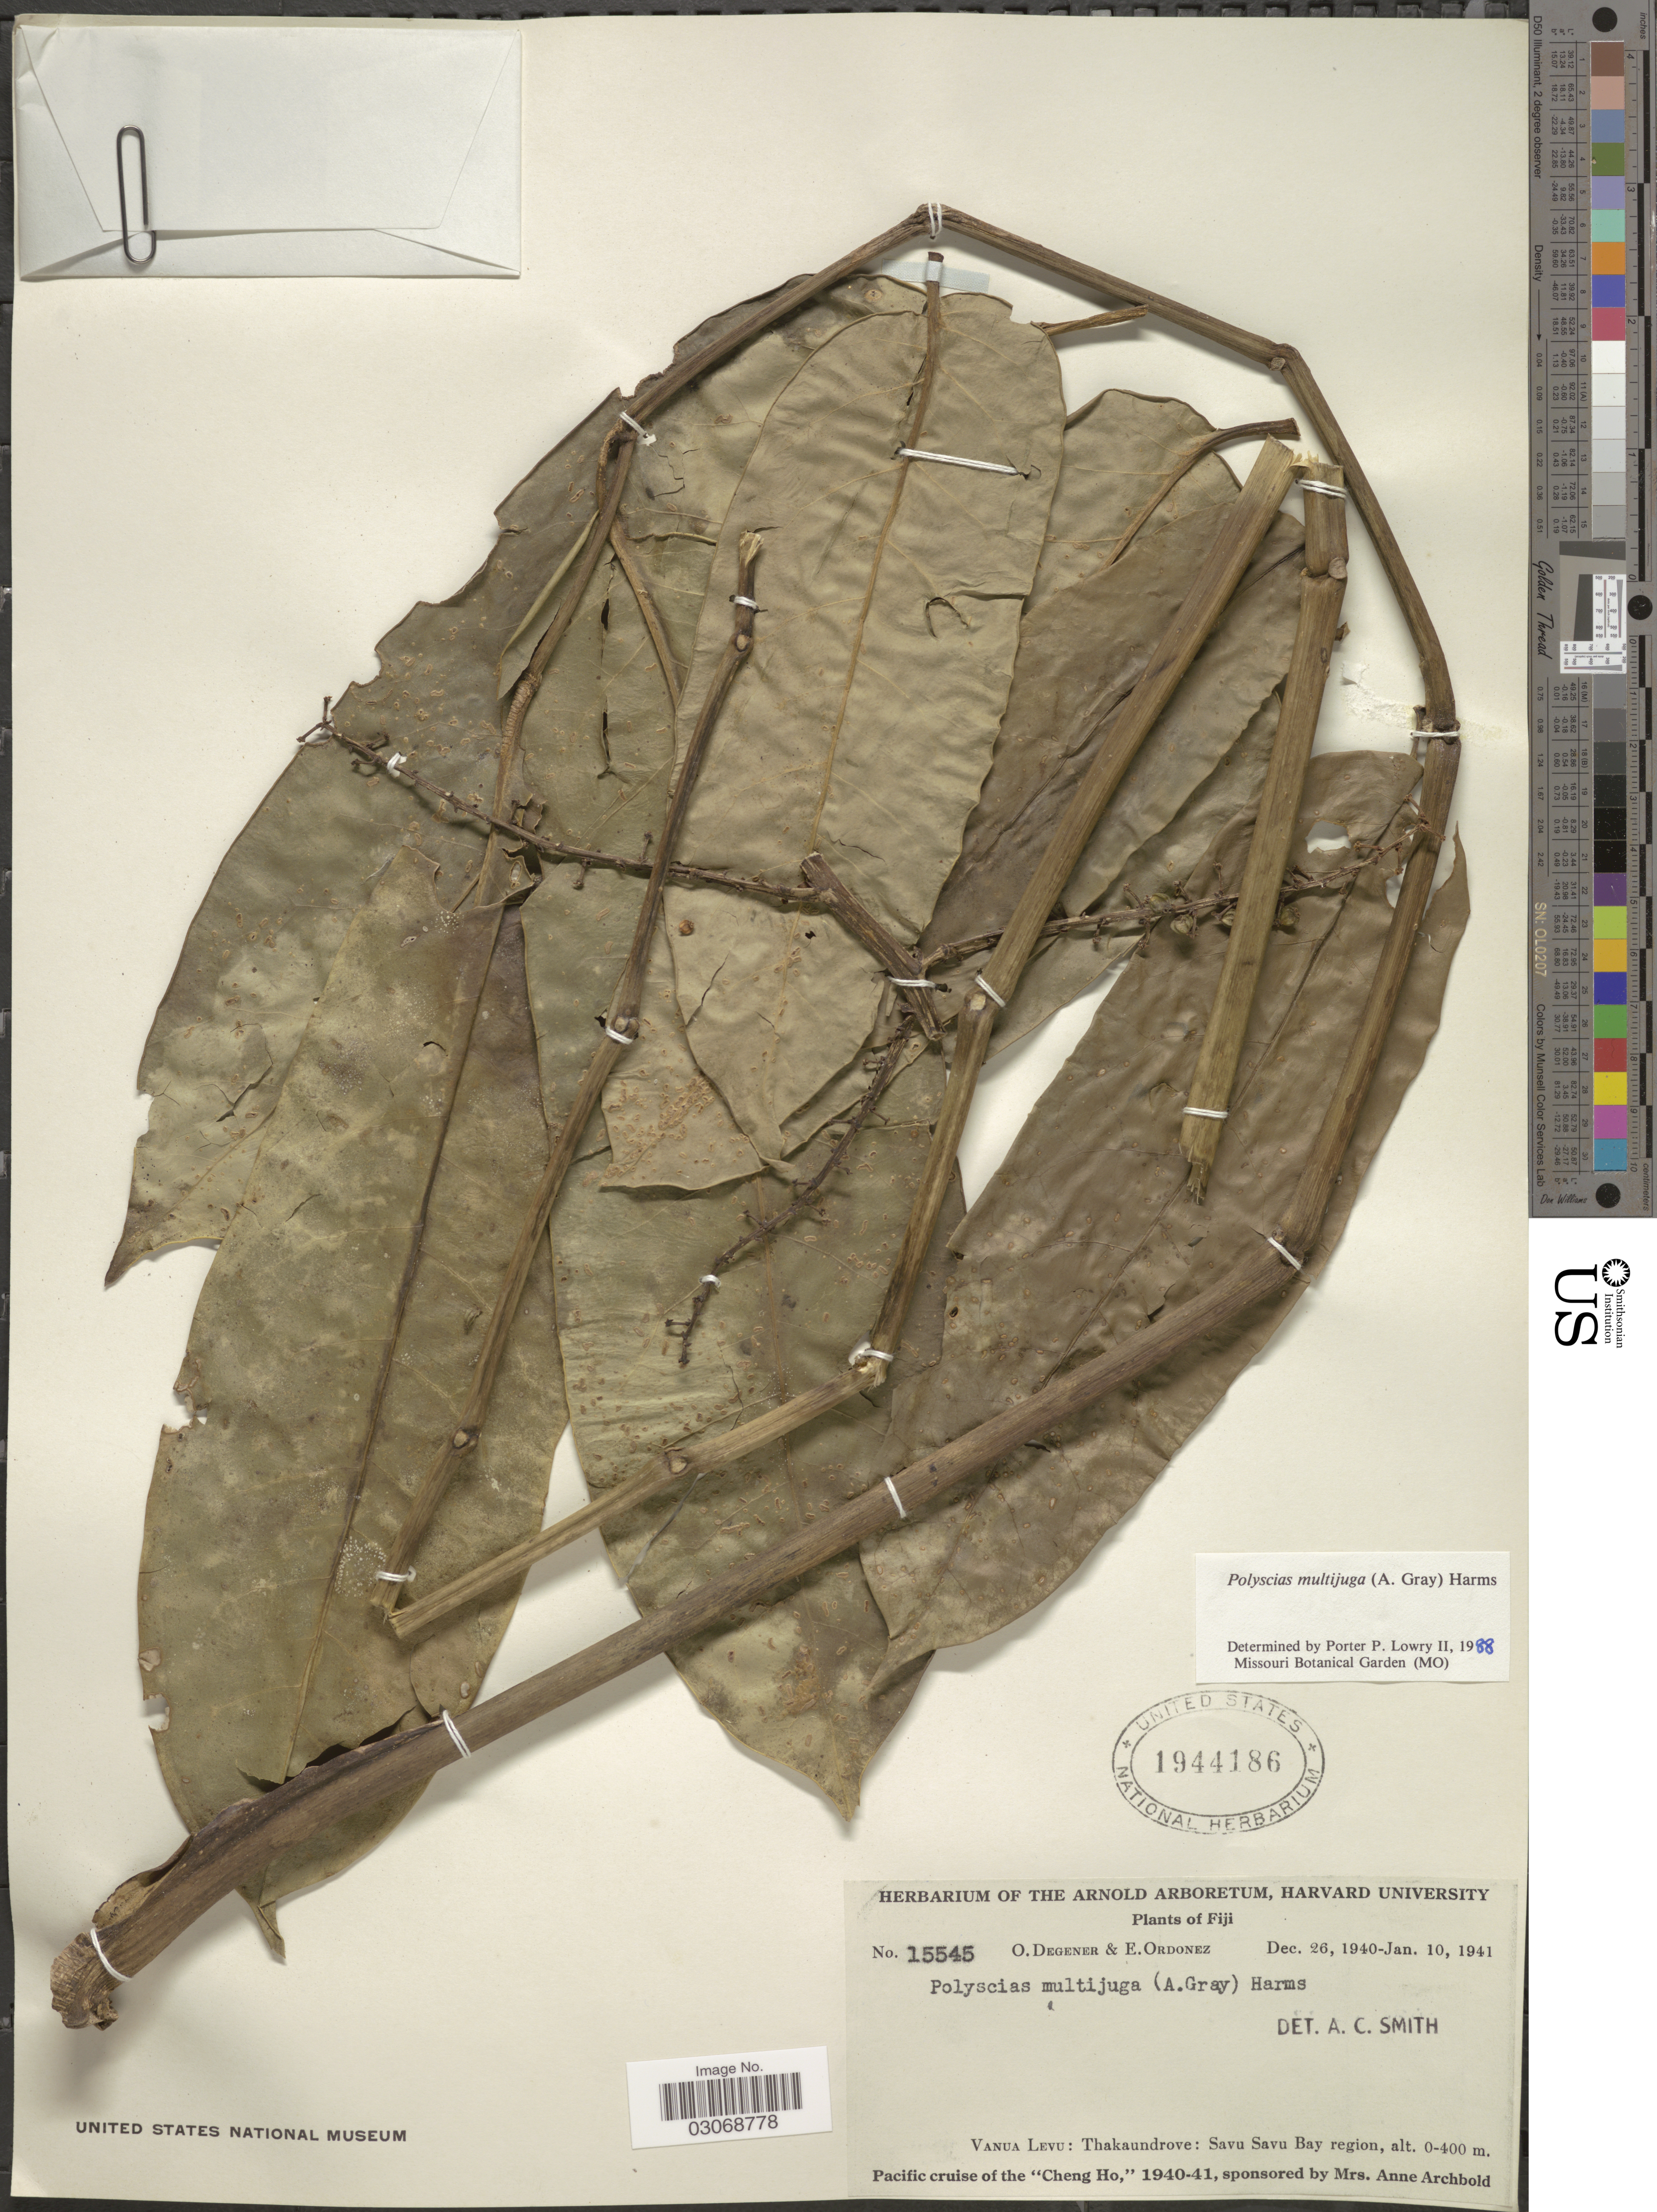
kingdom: Plantae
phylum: Tracheophyta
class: Magnoliopsida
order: Apiales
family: Araliaceae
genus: Polyscias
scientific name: Polyscias multijuga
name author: Harms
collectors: O. Degener & E. Ordonez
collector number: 15545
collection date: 1940-12-26/1941-01-10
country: Fiji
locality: Vanua Levu: Thakaundrove: Savu Savu Bay region.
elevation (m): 0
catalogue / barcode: US 1944186